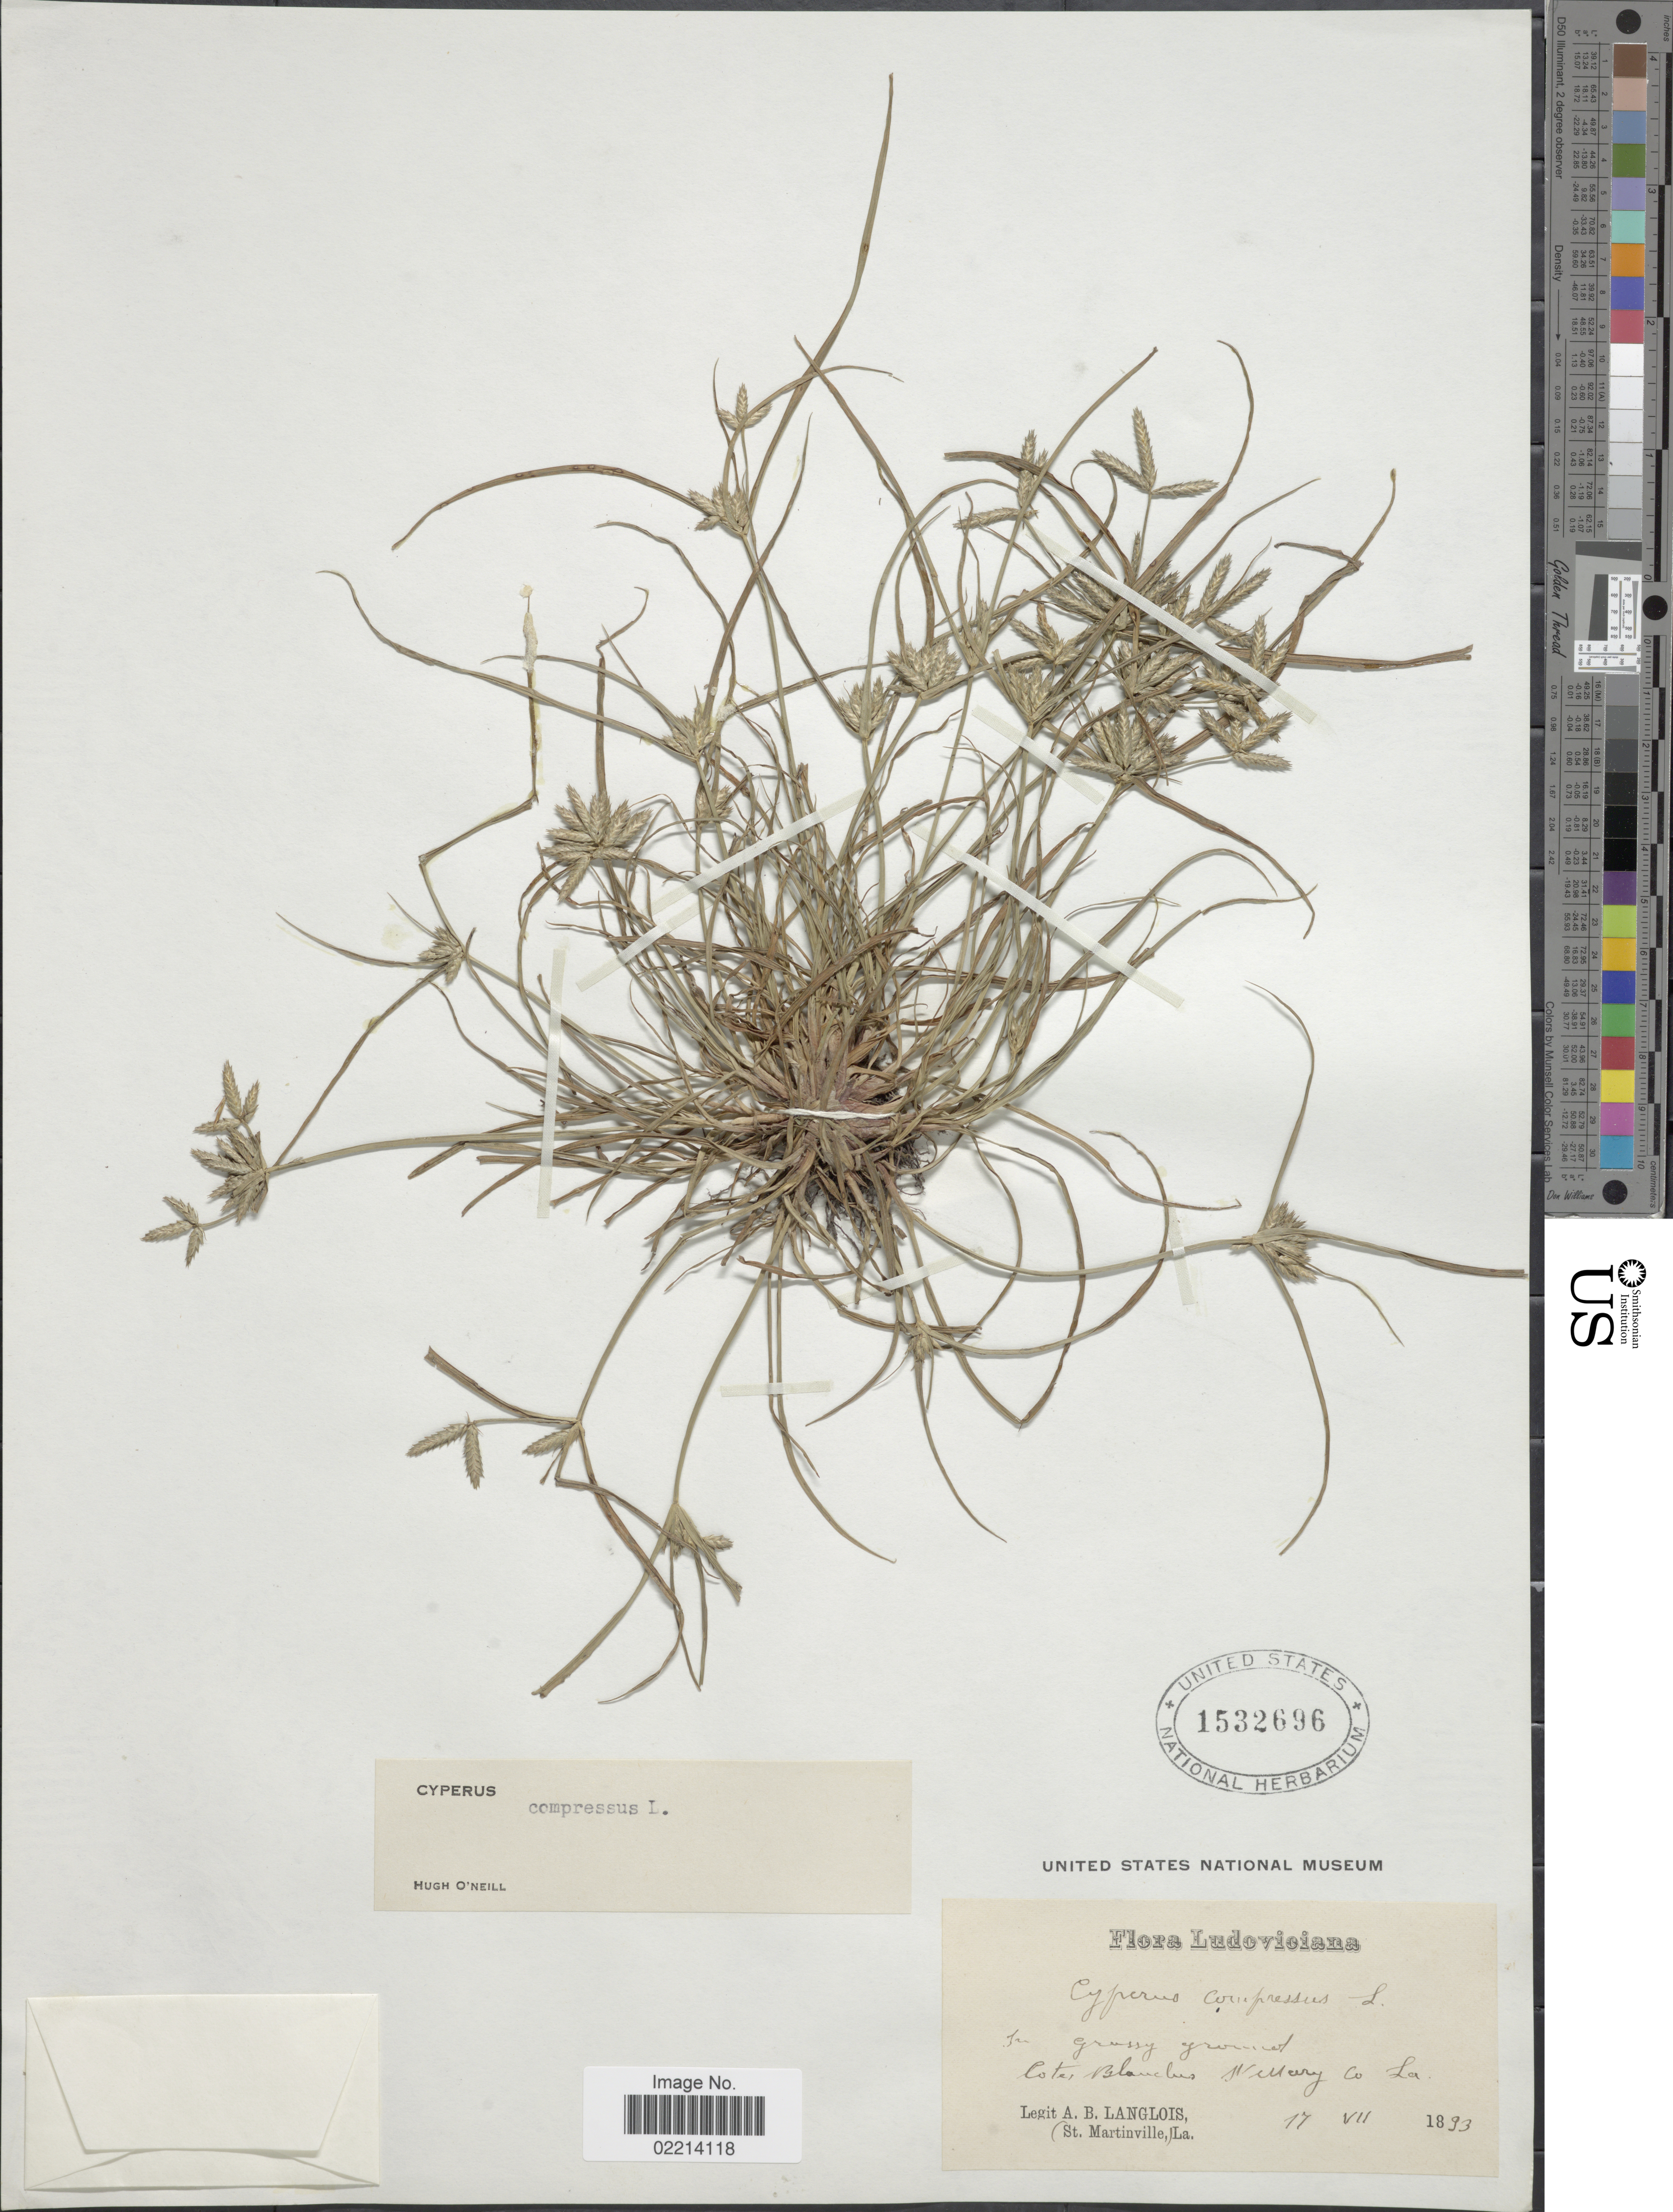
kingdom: Plantae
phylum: Tracheophyta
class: Liliopsida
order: Poales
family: Cyperaceae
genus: Cyperus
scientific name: Cyperus compressus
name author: L.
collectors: A. Langlois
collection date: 1893-07-17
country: United States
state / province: Louisiana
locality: In grassy ground. Cotes Blanches, St Mary Co.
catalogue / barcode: US 1532696